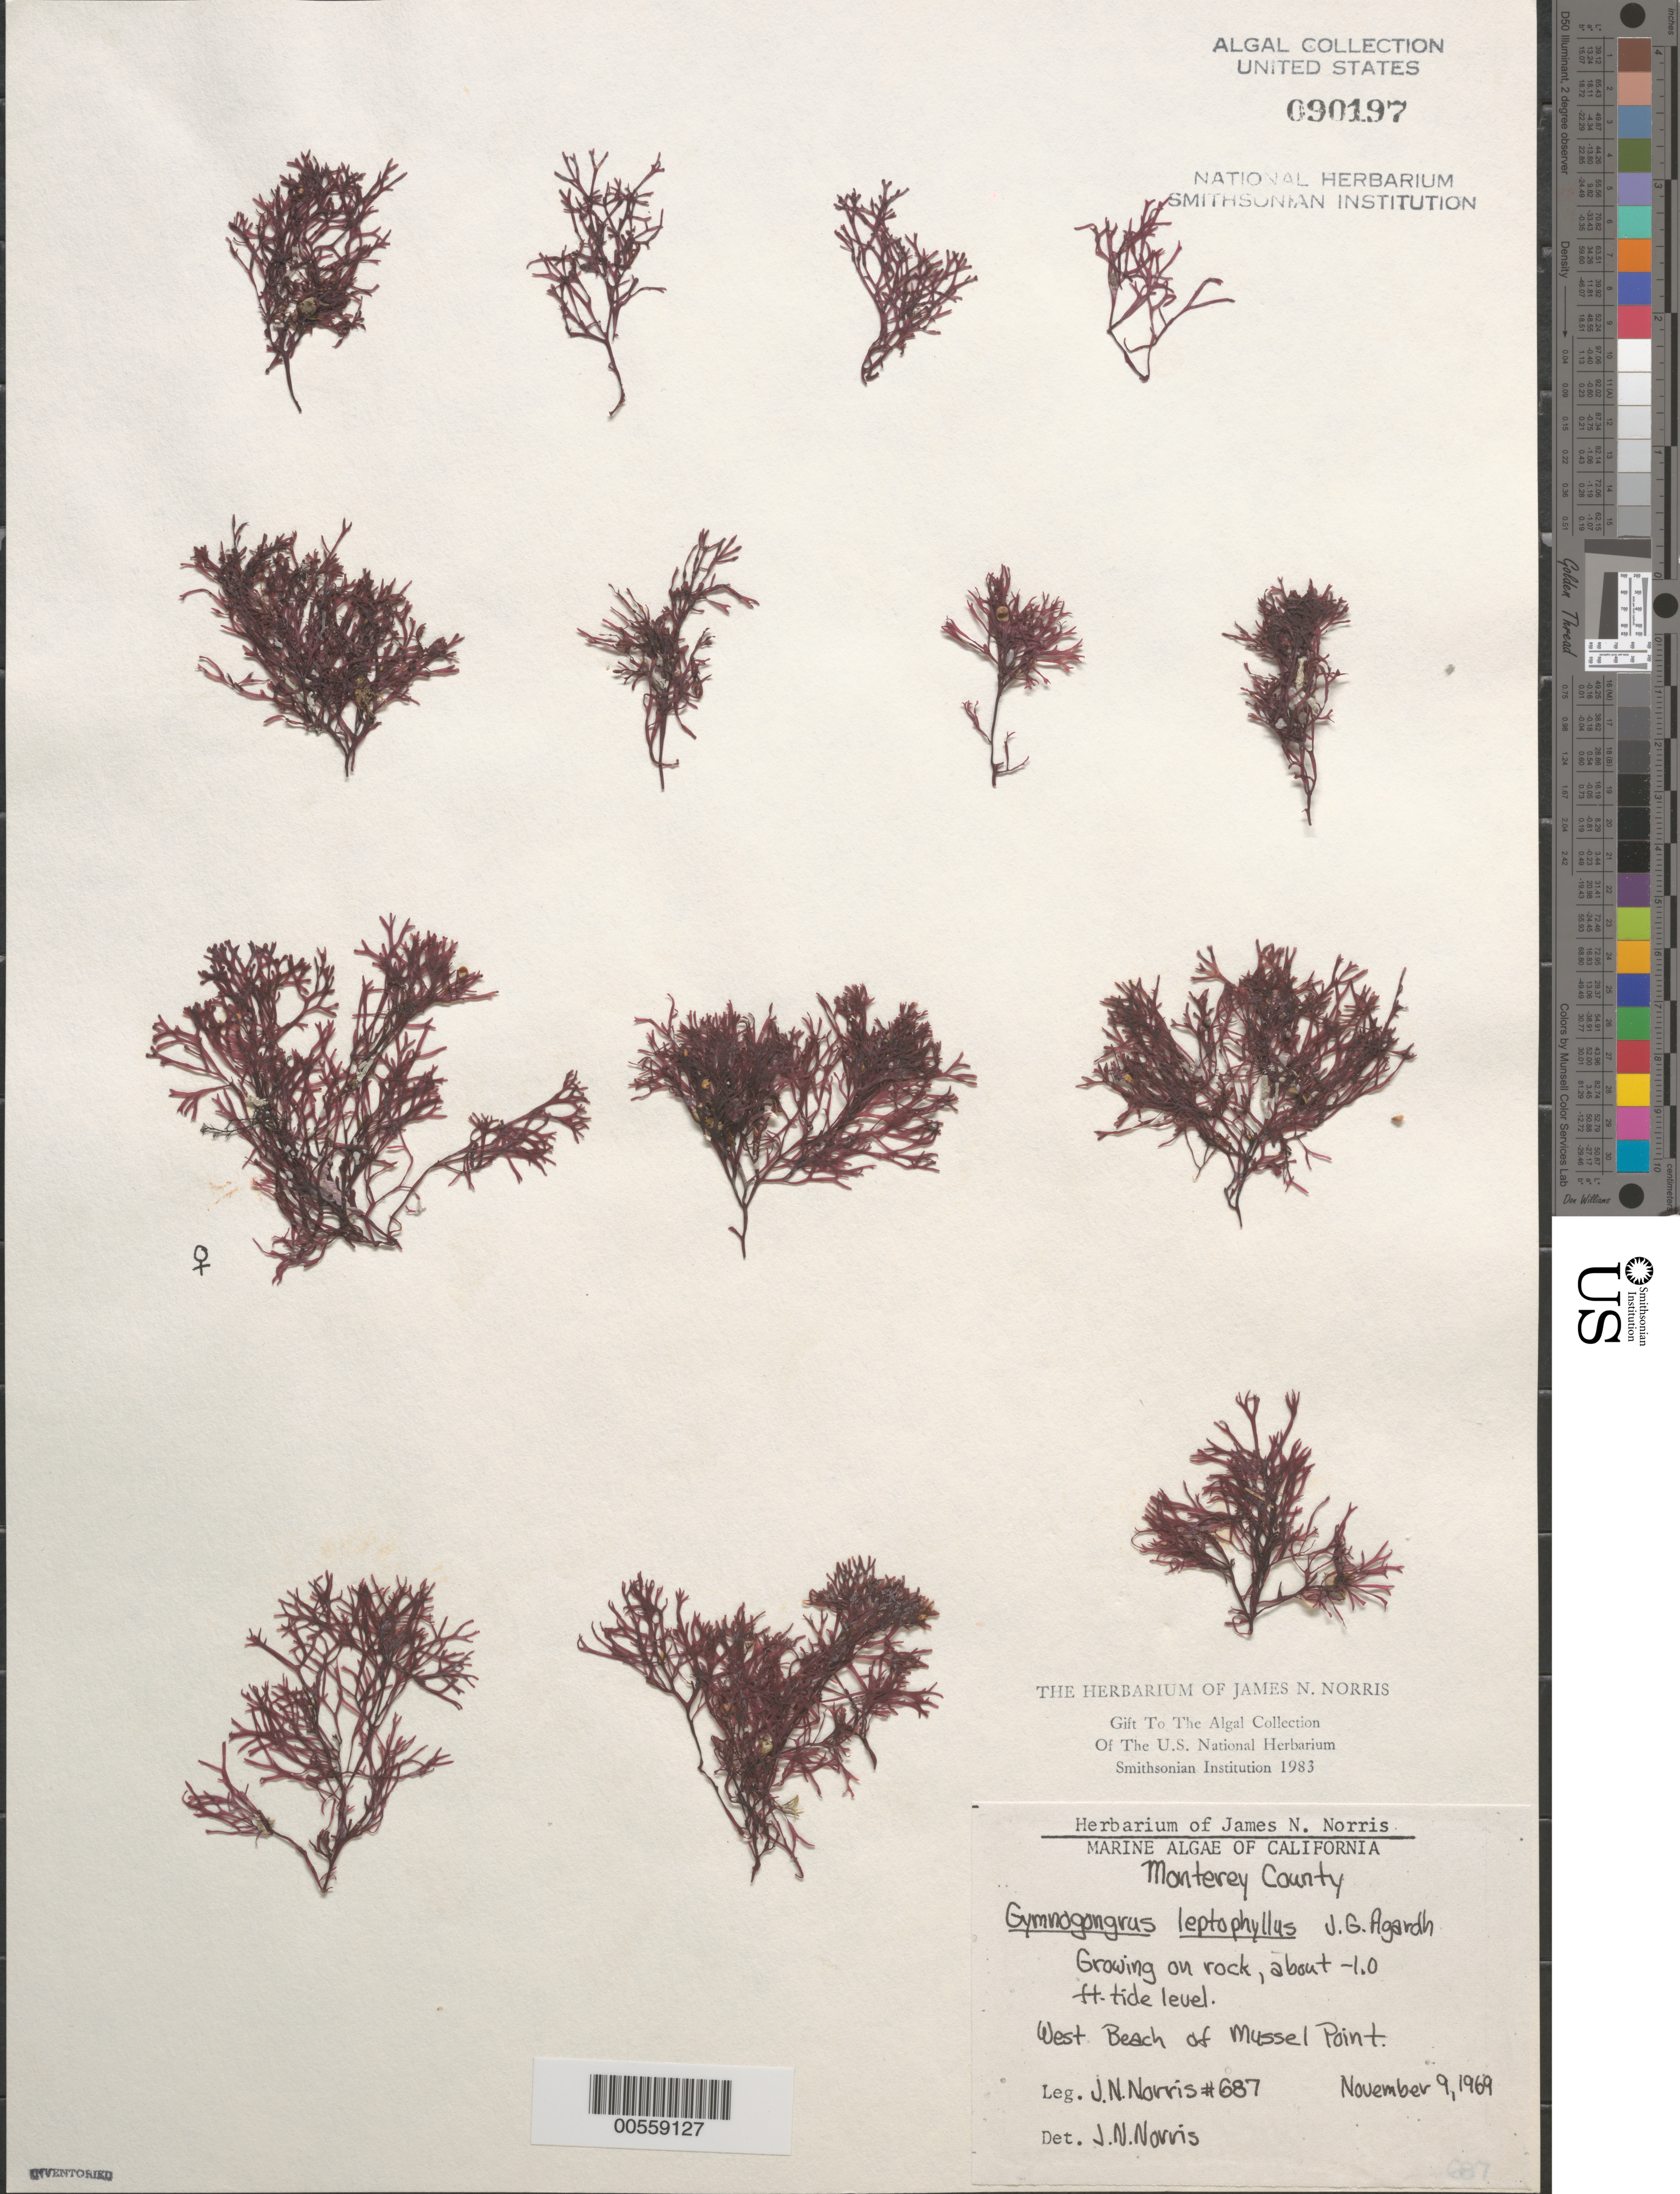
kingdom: Plantae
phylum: Rhodophyta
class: Florideophyceae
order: Gigartinales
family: Phyllophoraceae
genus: Besa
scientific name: Besa leptophylla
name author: (J. Agardh) M.S.Calderon & K.A. Miller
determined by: Algae name updating Project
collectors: J. N. Norris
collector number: JN-687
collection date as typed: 09 Nov 1969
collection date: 1969-11-09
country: United States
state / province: California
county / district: Monterey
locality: West beach, Mussel Point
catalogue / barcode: US 90197